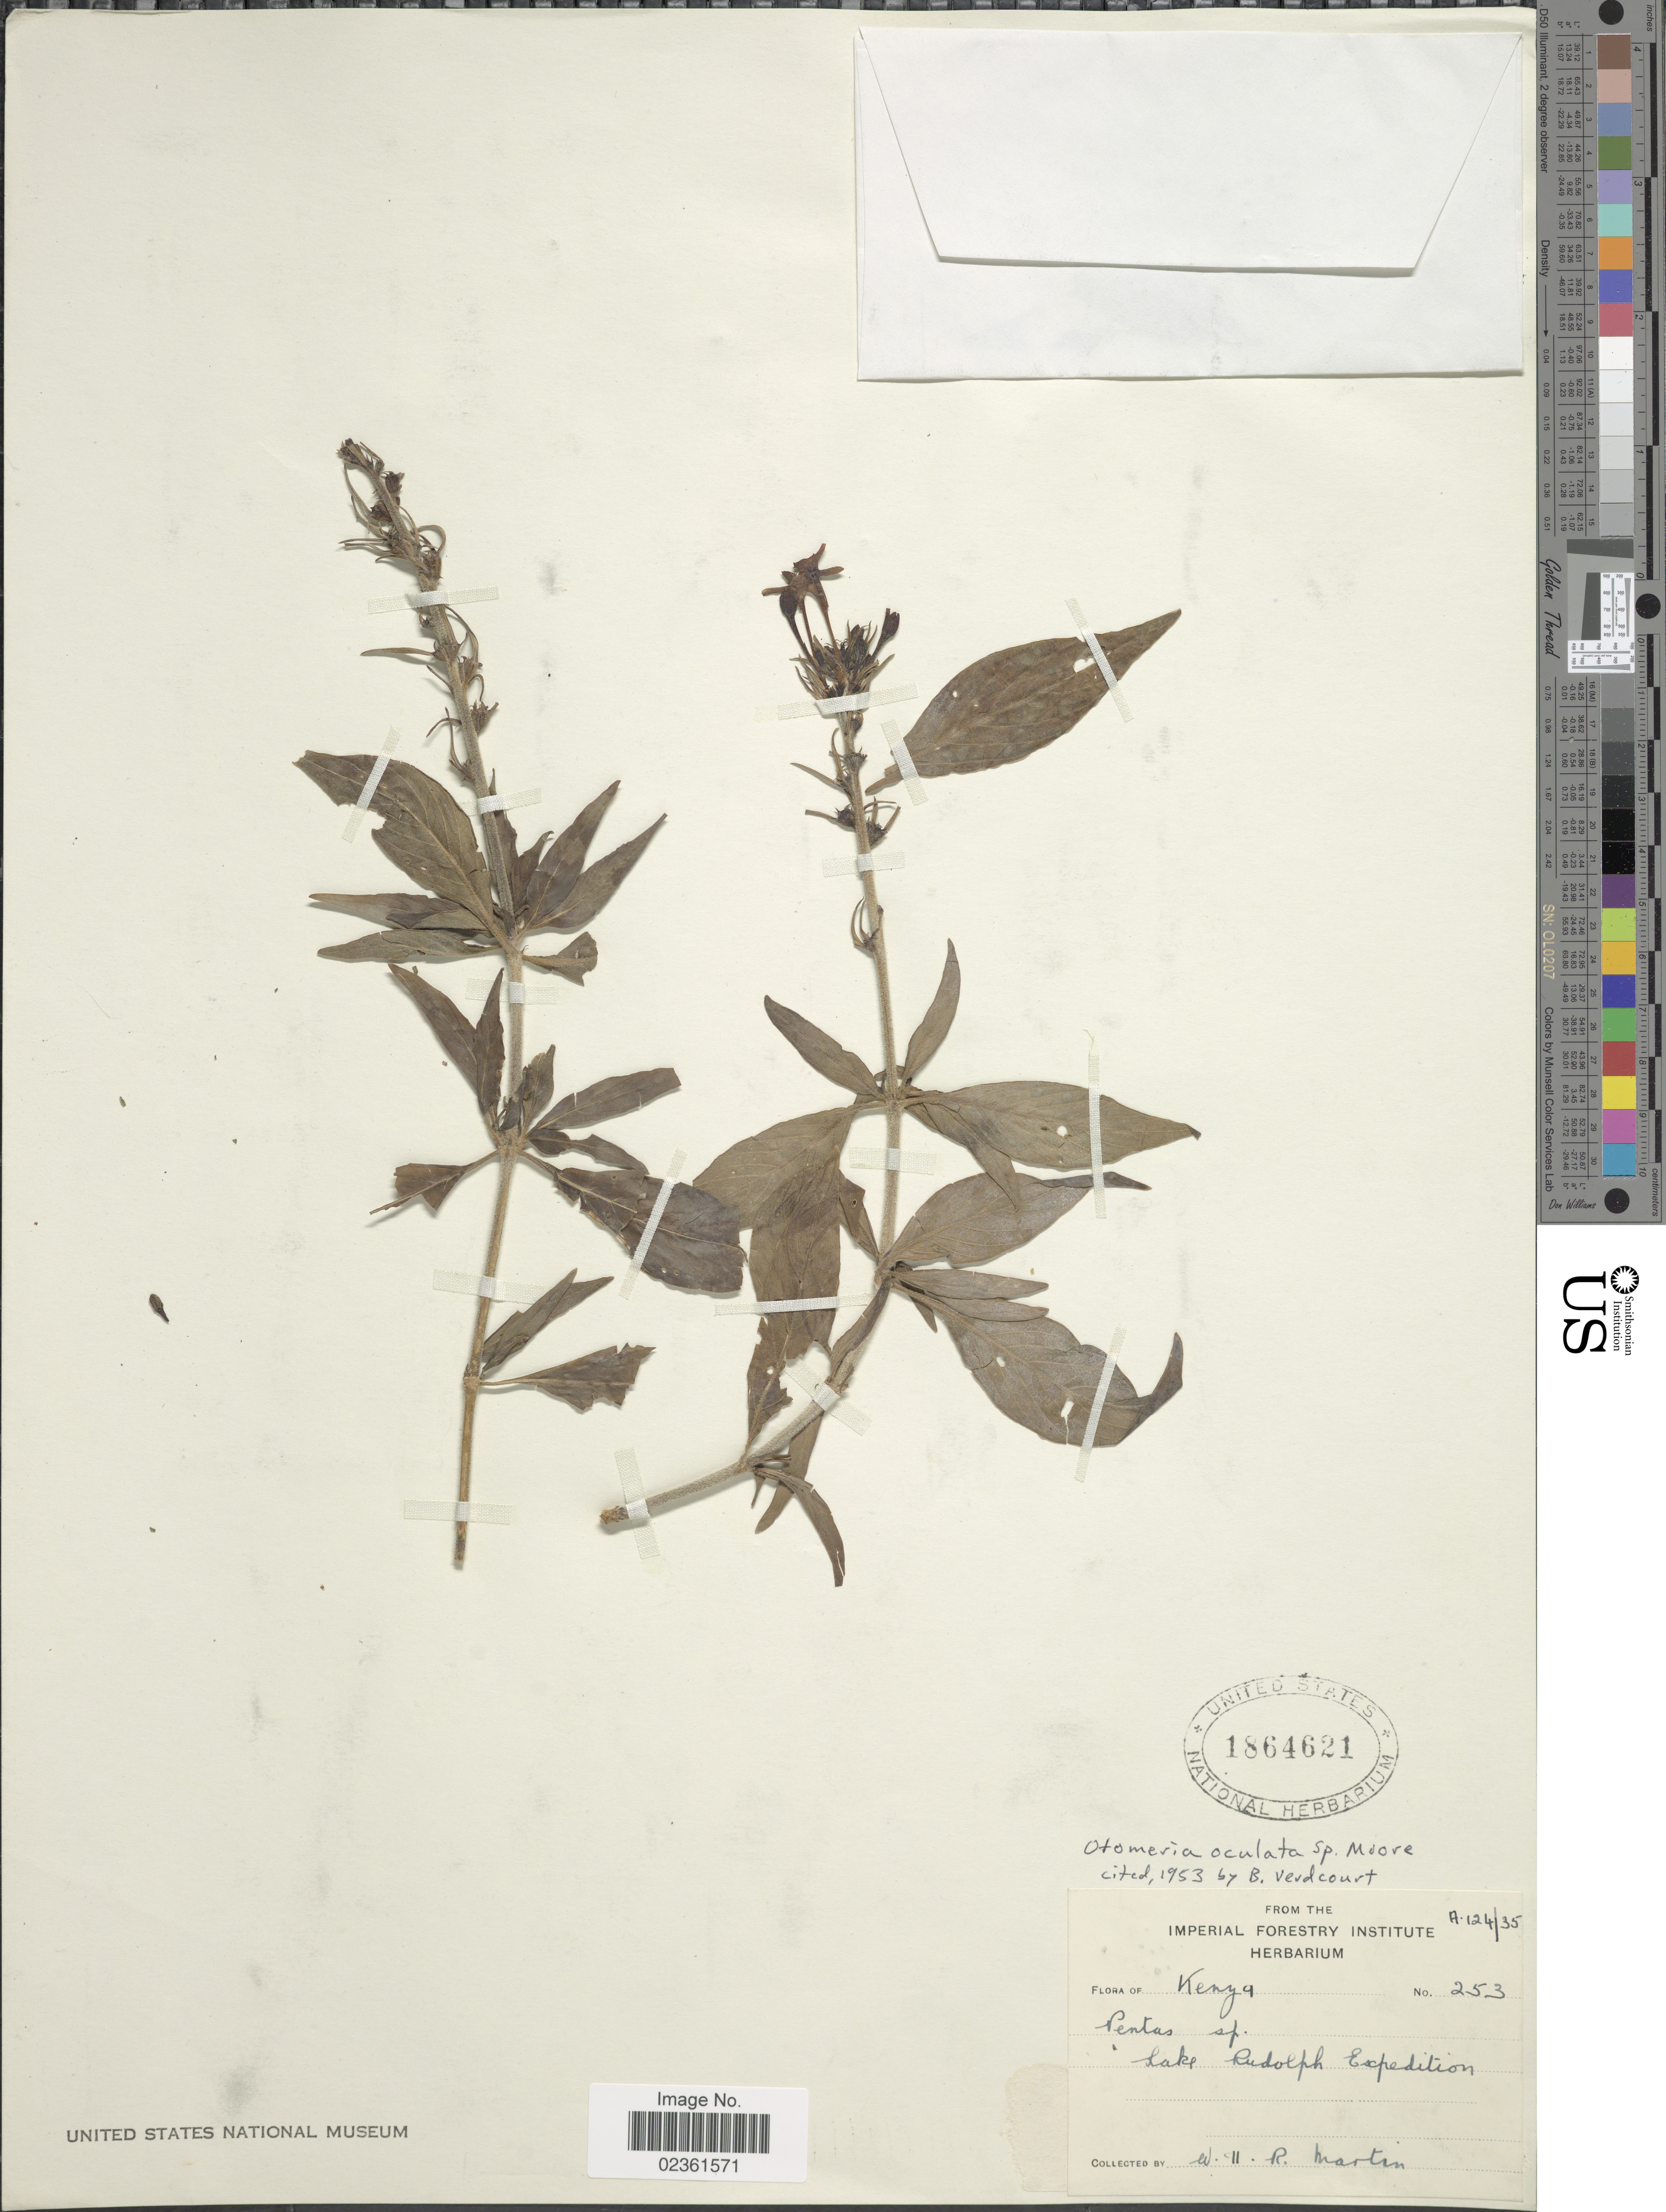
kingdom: Plantae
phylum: Tracheophyta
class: Magnoliopsida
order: Gentianales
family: Rubiaceae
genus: Otomeria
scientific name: Otomeria oculata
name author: S. Moore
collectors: Martin, -- & R. Martin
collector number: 253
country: Kenya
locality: Lake Rudolph Expedition.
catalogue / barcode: US 1864621